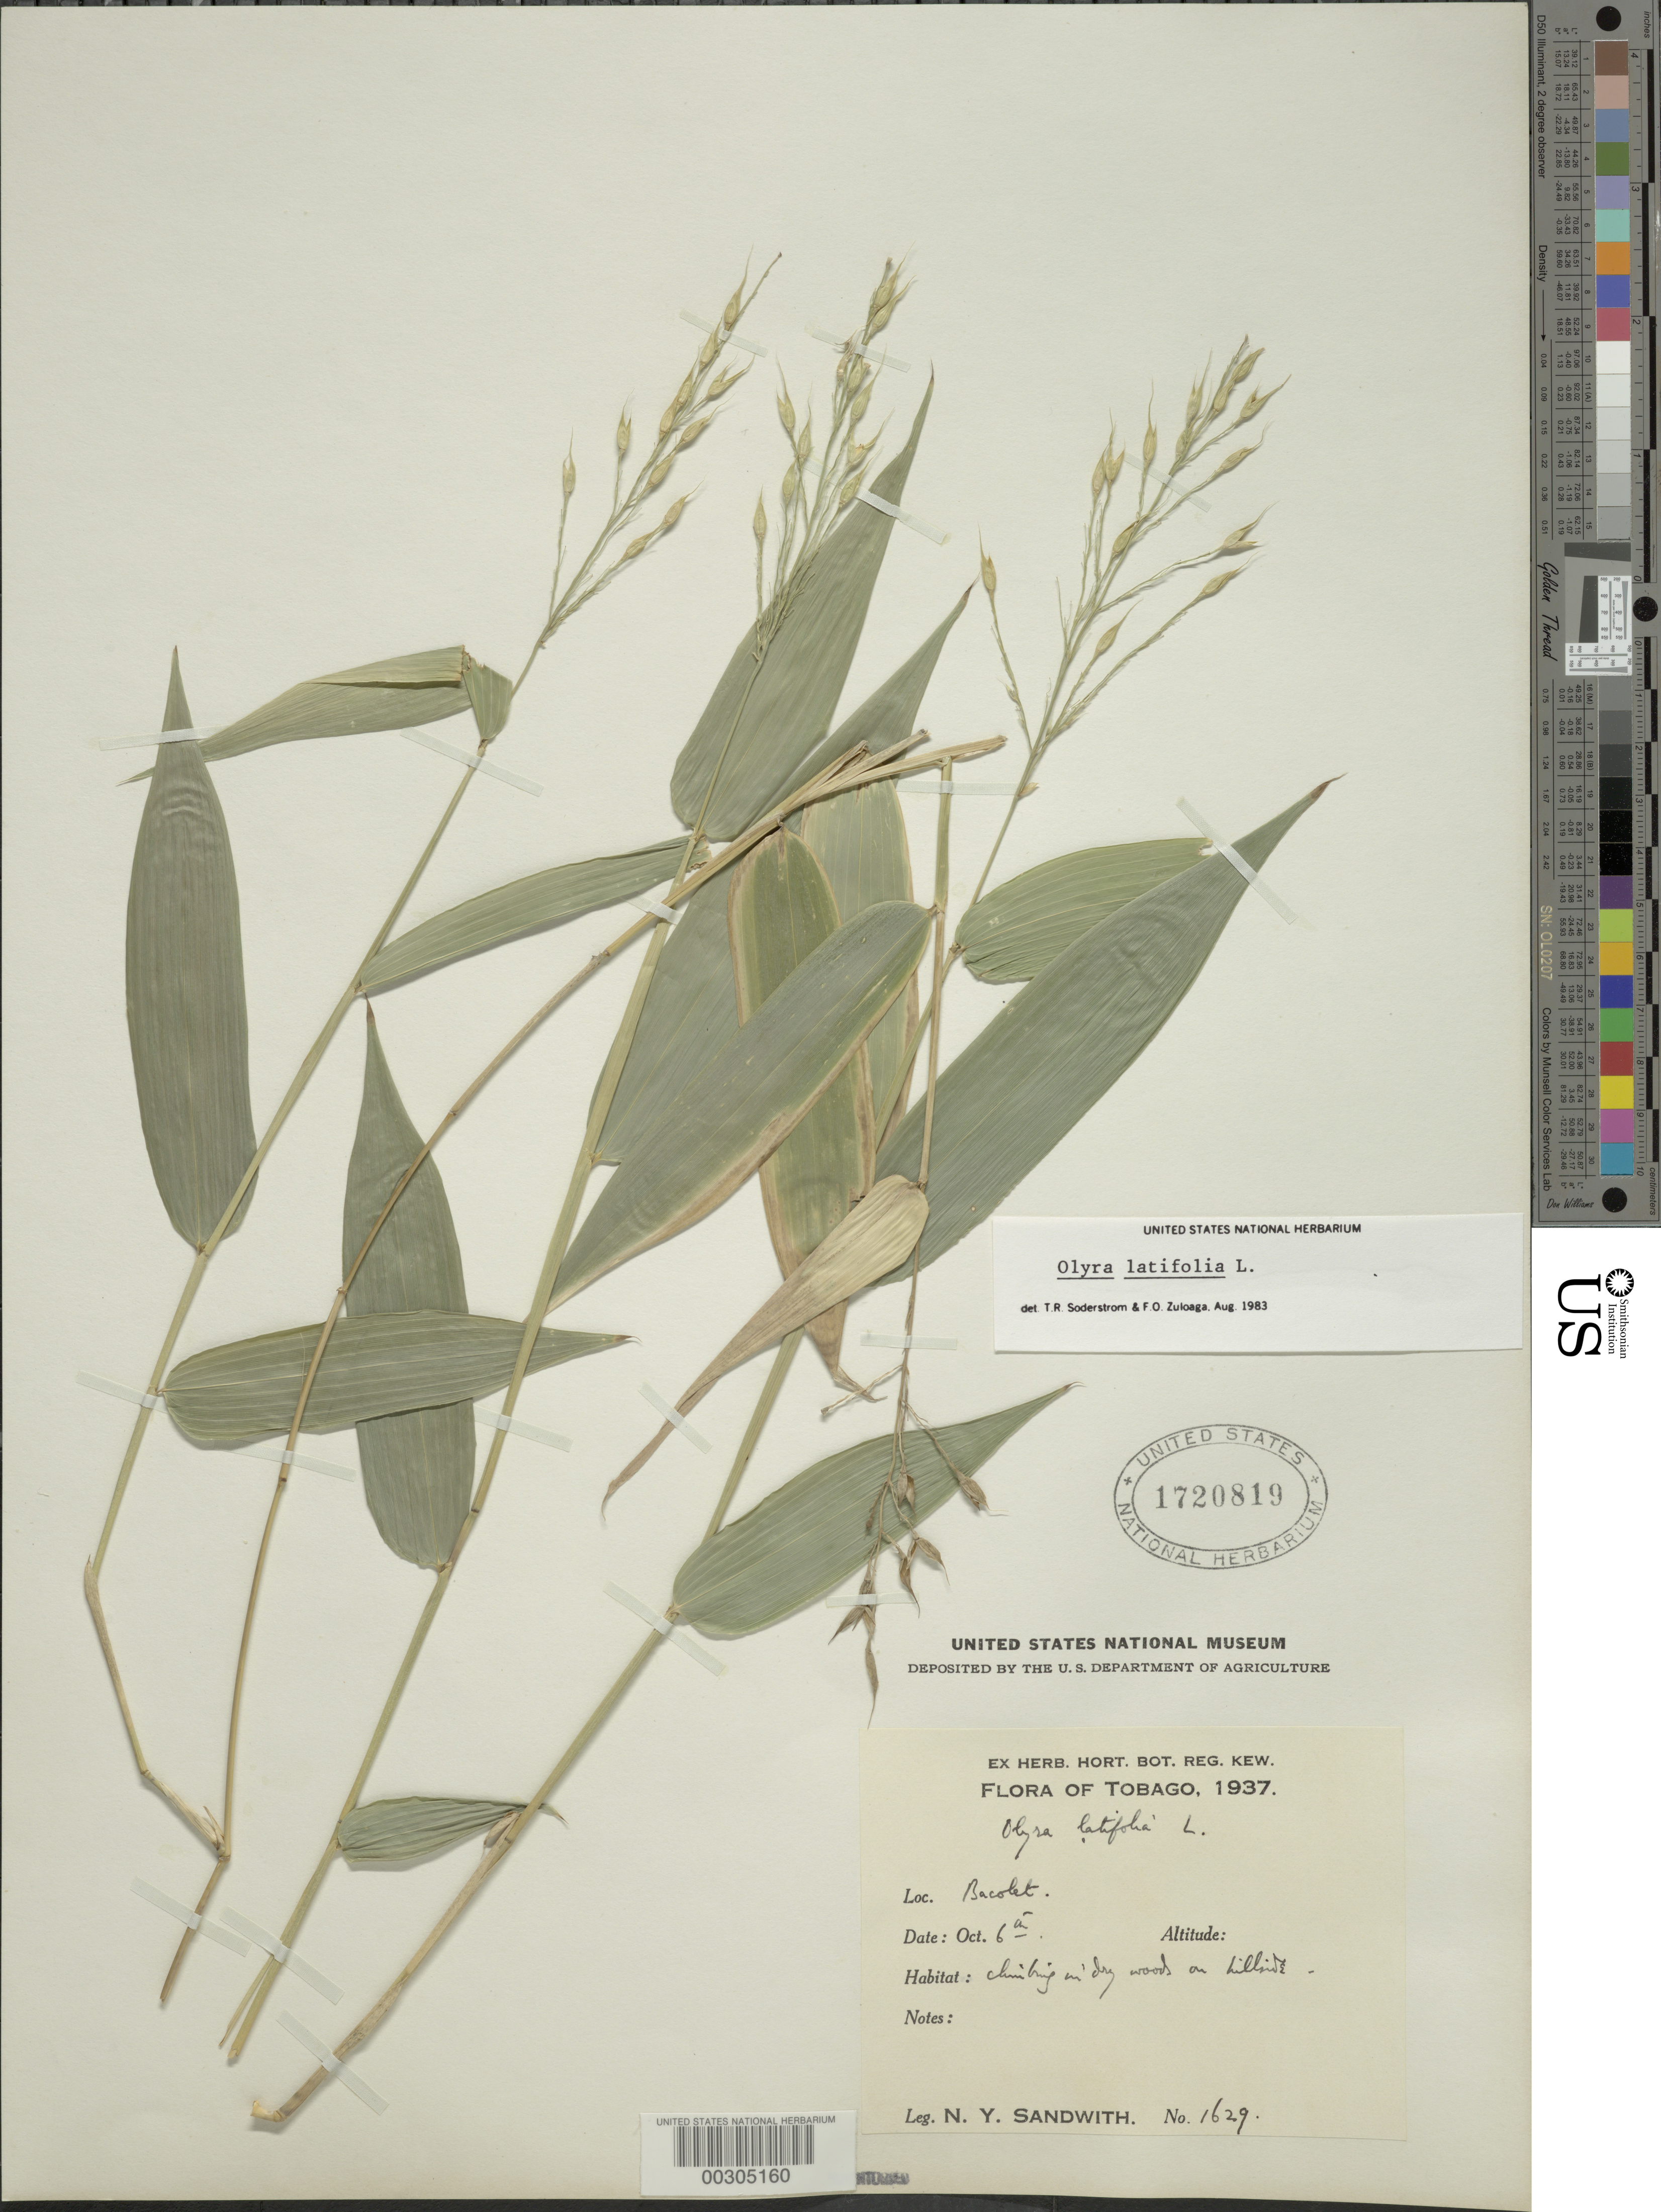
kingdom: Plantae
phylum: Tracheophyta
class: Liliopsida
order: Poales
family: Poaceae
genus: Olyra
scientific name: Olyra latifolia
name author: L.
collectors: N. Y. Sandwith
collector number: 1629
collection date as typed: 06 Oct 1937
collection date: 1937-10-06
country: Trinidad and Tobago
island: Tobago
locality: Bacolet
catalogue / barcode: US 1720819